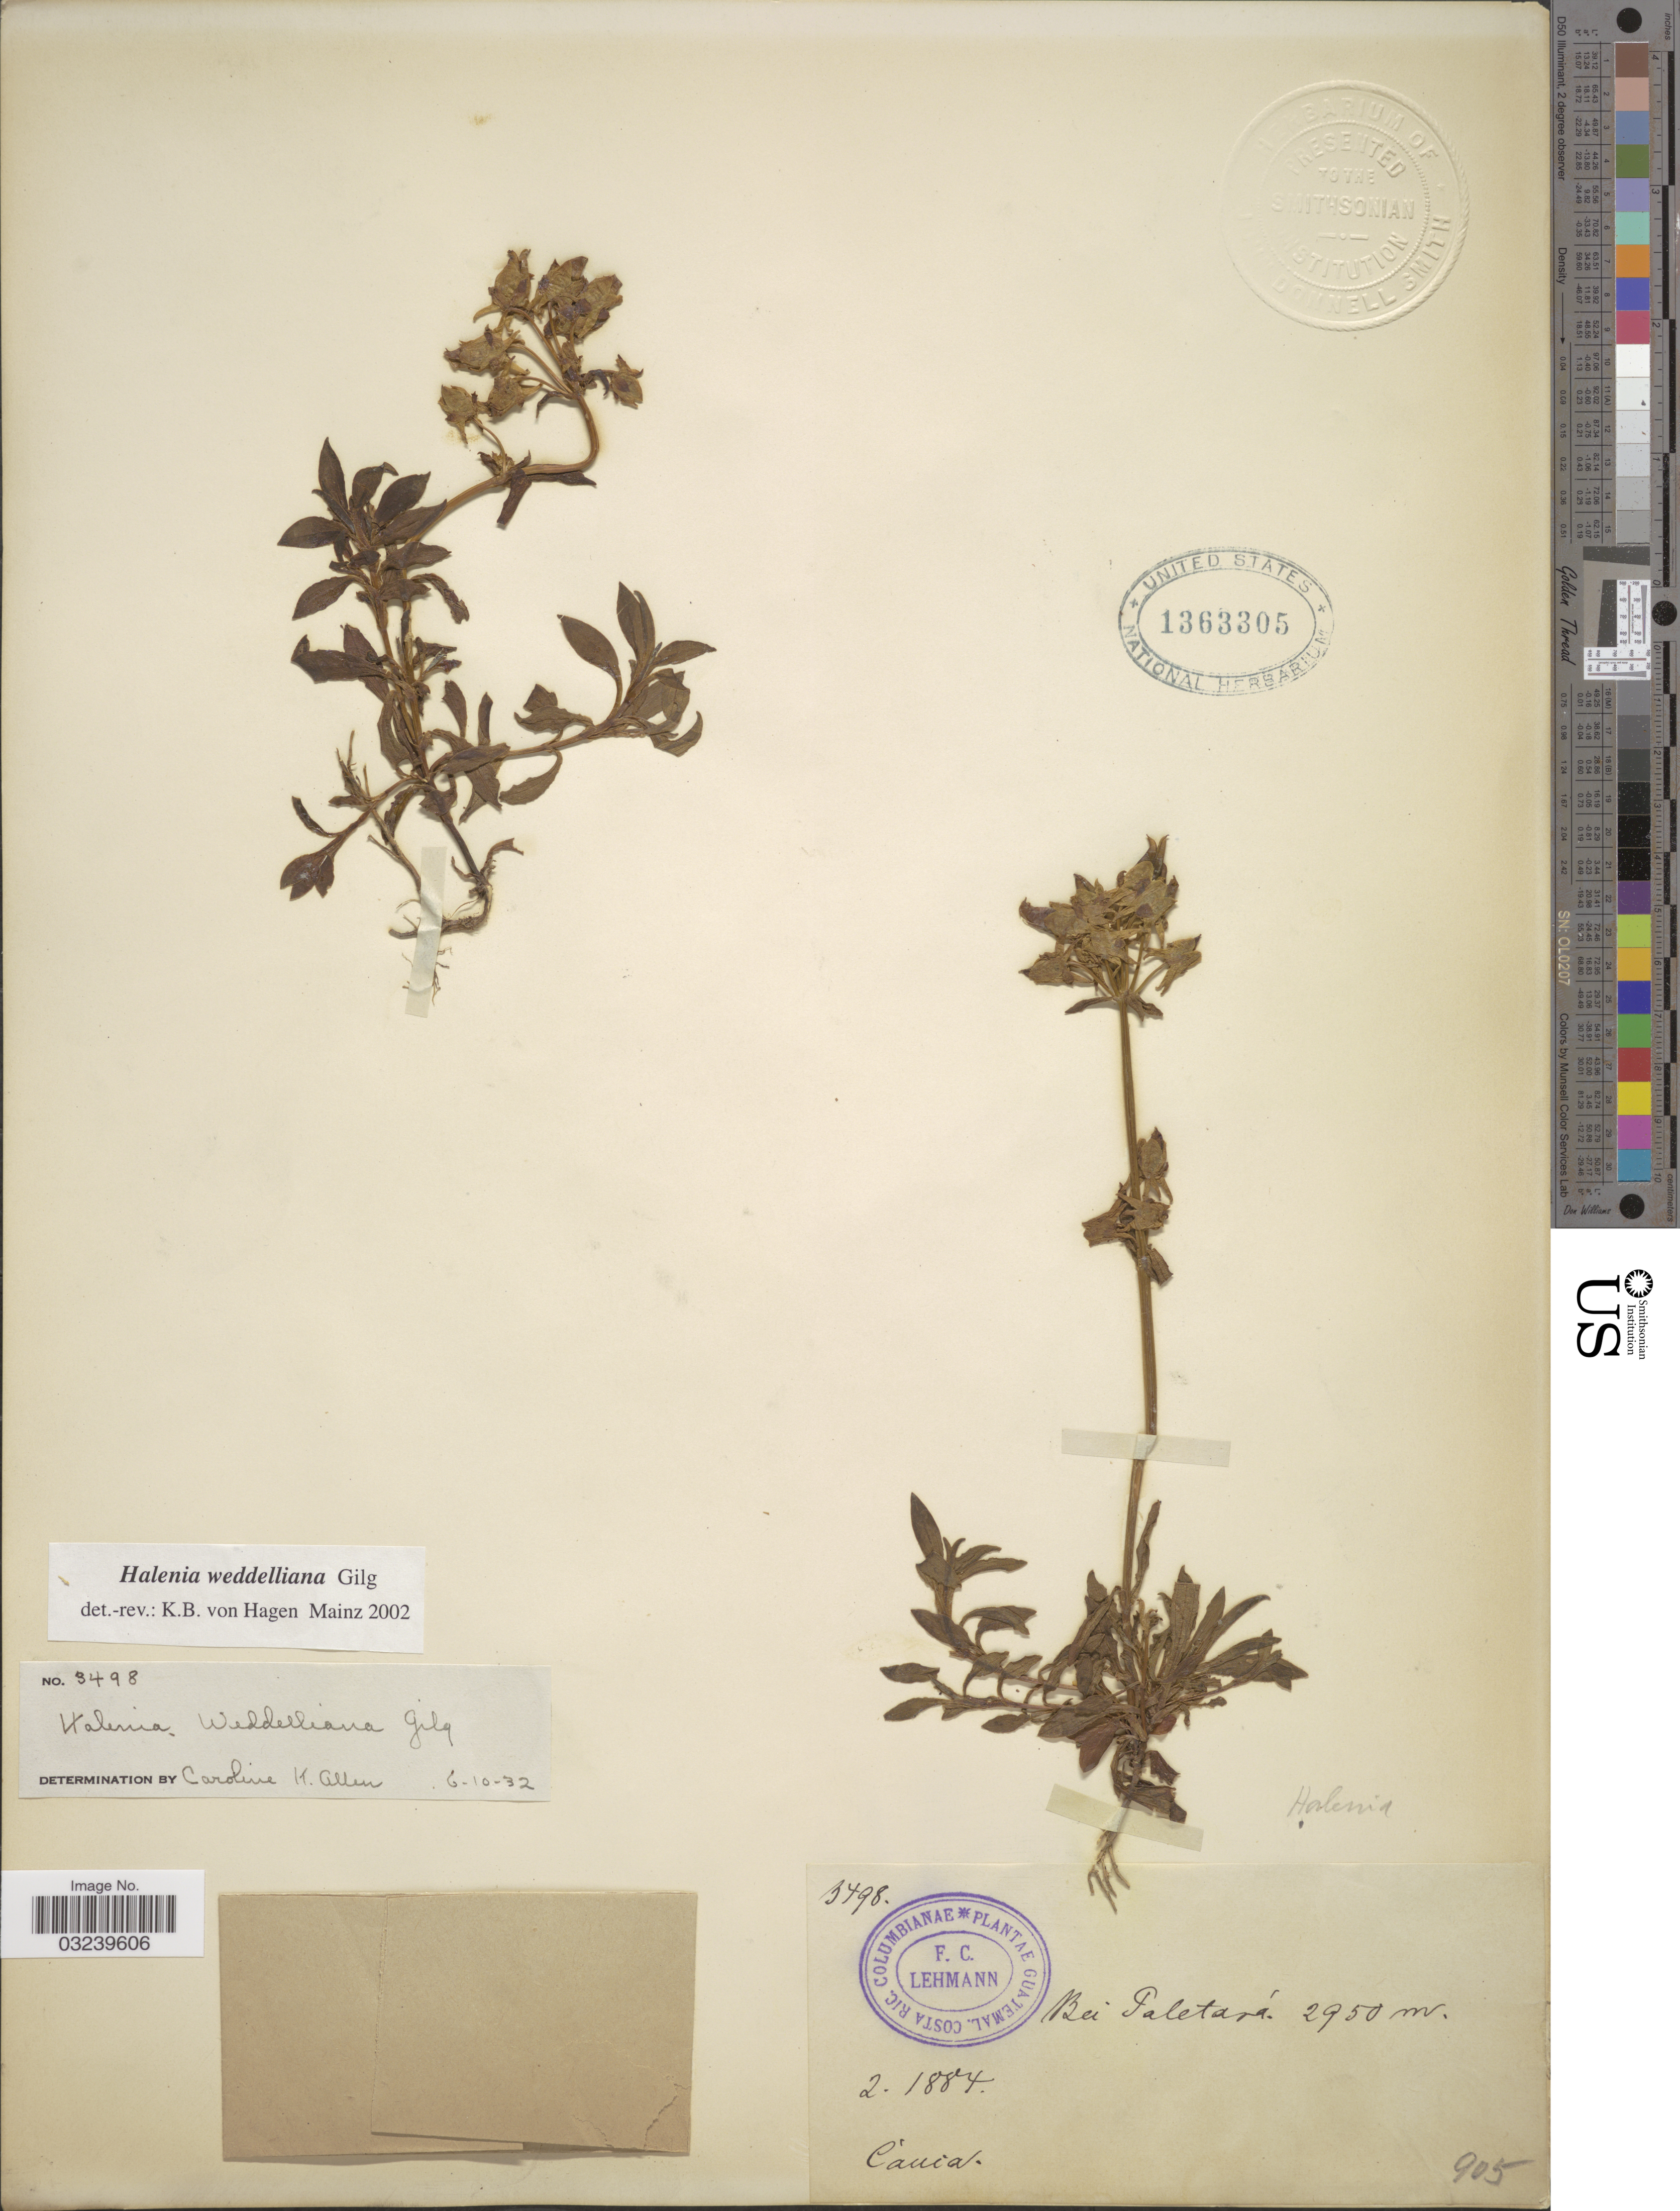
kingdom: Plantae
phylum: Tracheophyta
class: Magnoliopsida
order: Gentianales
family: Gentianaceae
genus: Halenia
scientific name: Halenia weddelliana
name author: Gilg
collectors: F. C. Lehmann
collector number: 3498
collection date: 1884-02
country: Colombia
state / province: Cauca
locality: Bei Paletará.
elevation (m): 2950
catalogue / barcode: US 1363305